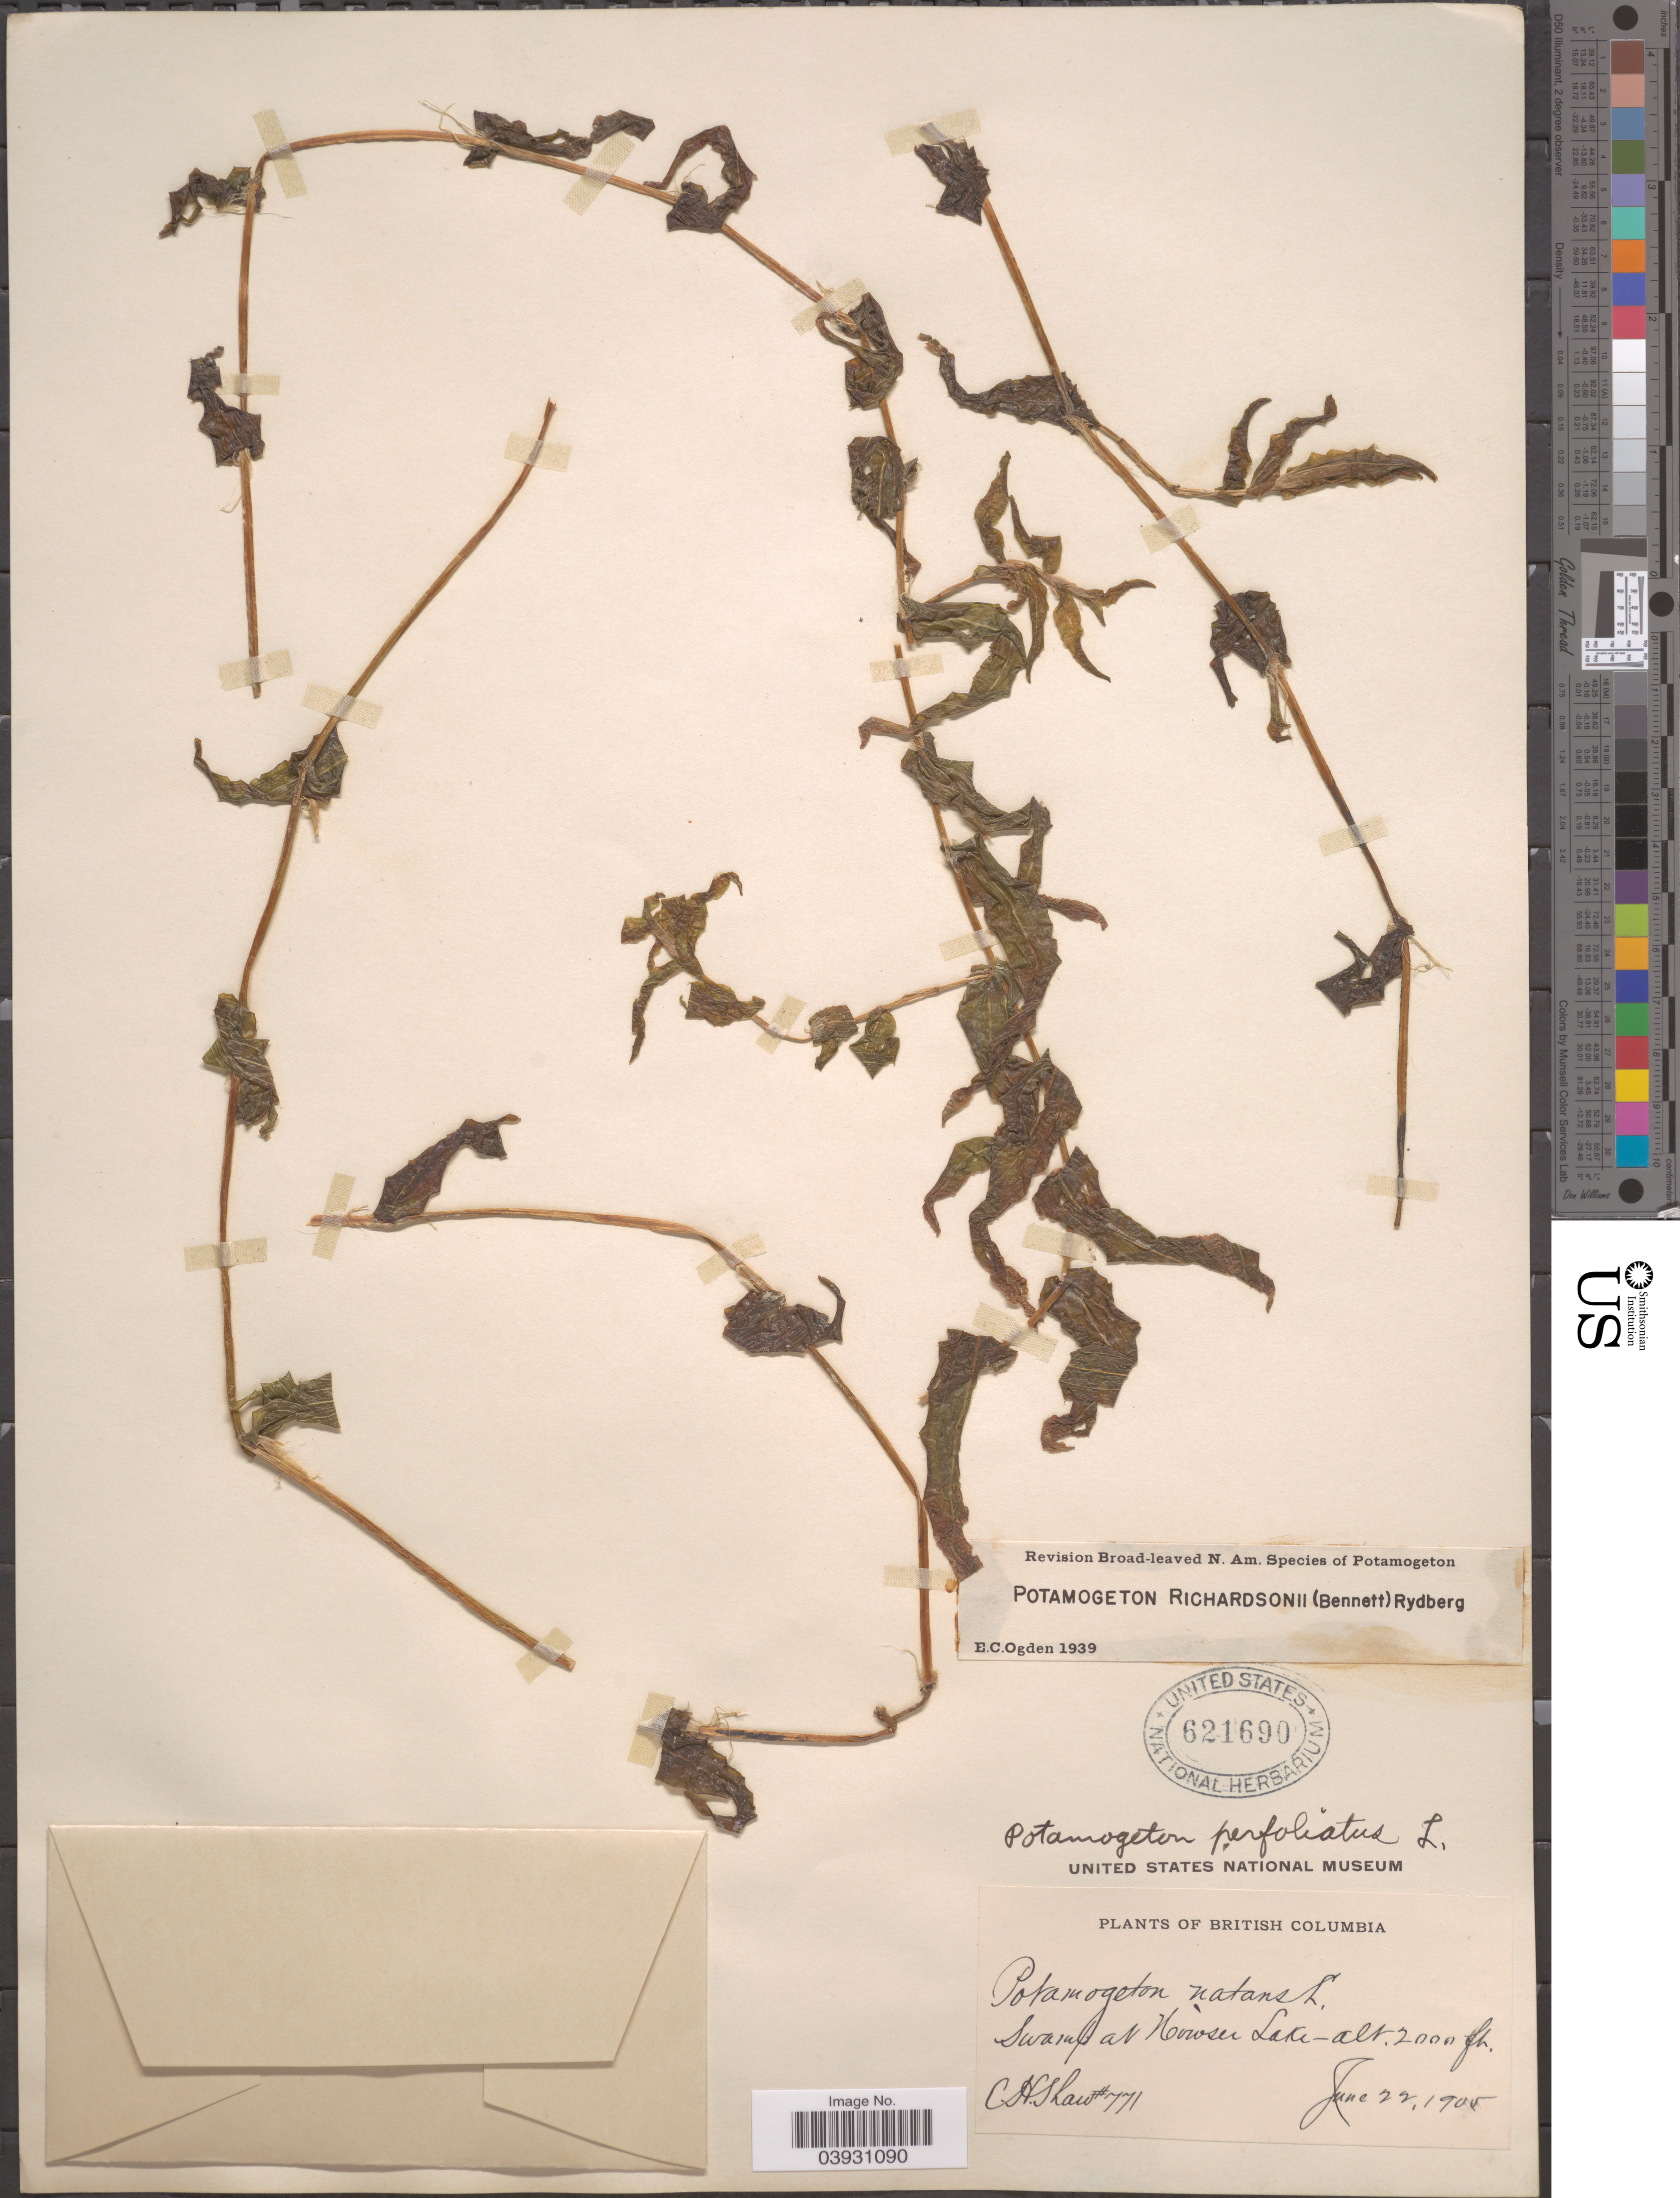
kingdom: Plantae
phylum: Tracheophyta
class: Liliopsida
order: Alismatales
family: Potamogetonaceae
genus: Potamogeton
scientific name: Potamogeton richardsonii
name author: (A.W. Benn.) Rydb.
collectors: C. H. Shaw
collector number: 771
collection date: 1905-06-22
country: Canada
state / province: British Columbia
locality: Swamp at Howser Lake.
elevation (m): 610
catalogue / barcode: US 621690